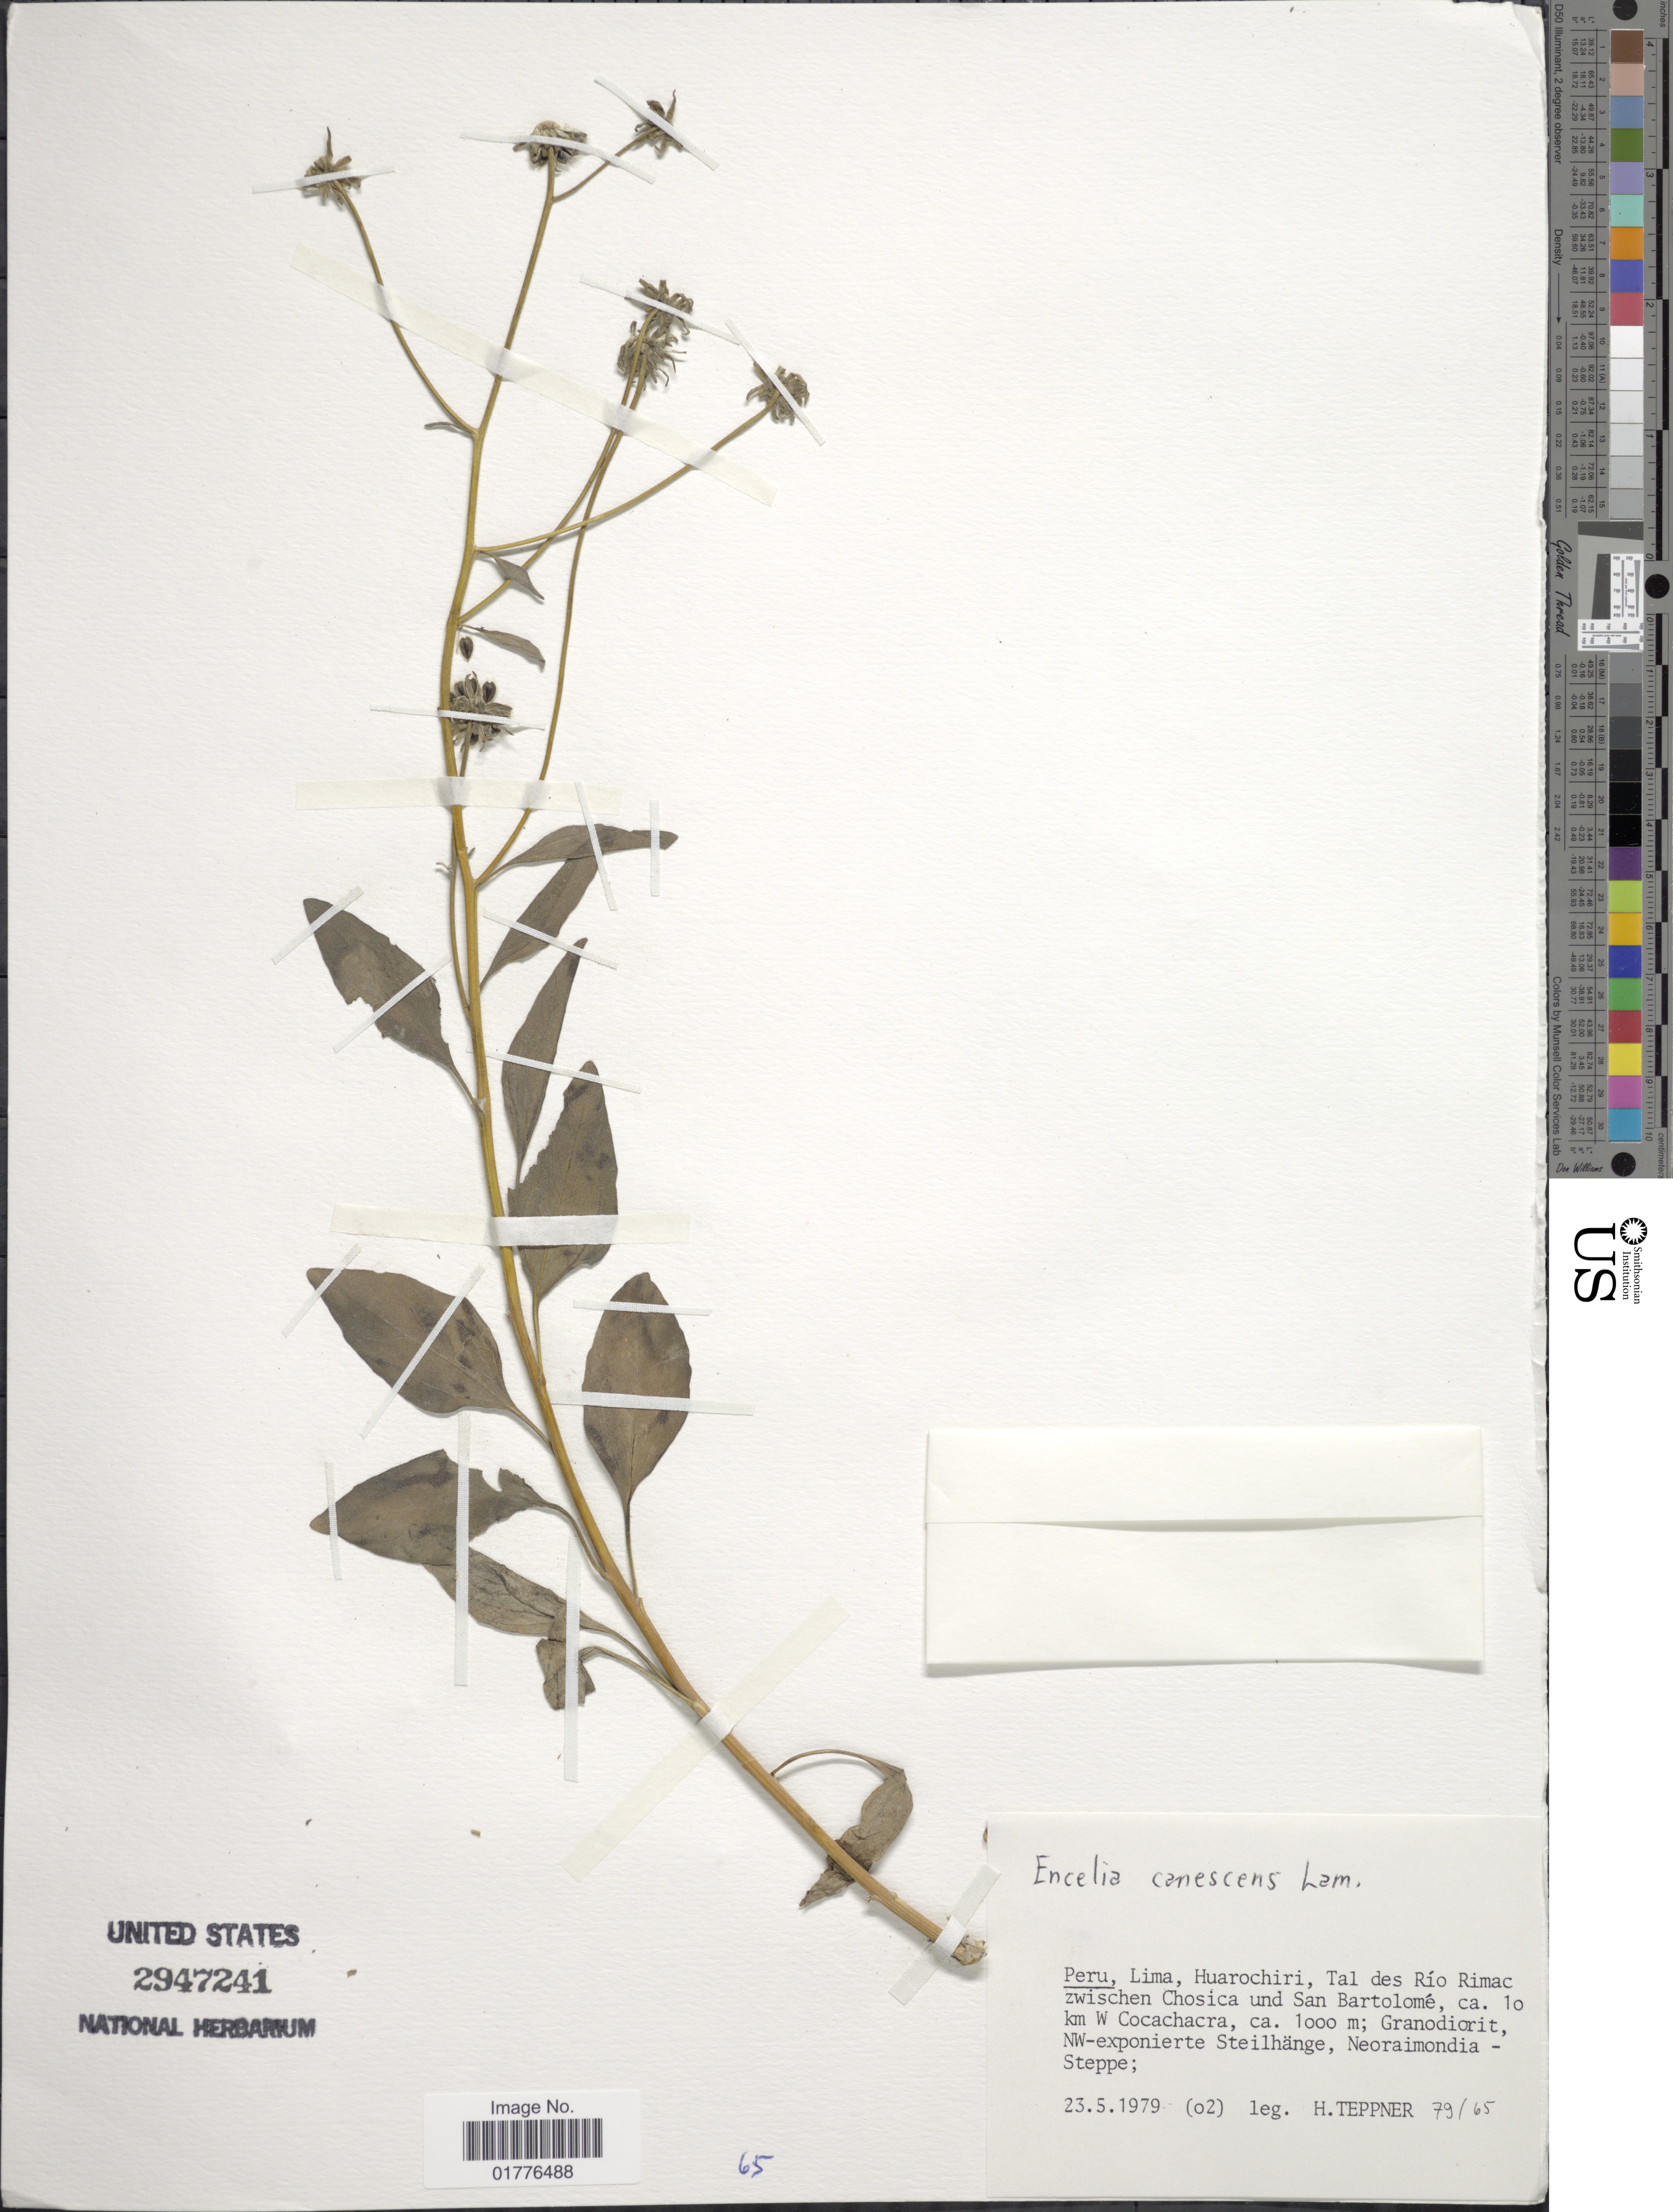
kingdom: Plantae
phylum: Tracheophyta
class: Magnoliopsida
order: Asterales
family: Asteraceae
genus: Encelia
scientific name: Encelia canescens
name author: Lam.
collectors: H. Teppner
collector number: o2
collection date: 1979-05-23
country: Peru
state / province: Lima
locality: Huarochiri, Tal des Río Rimac zwischen Chosica und San Bartolomé, ca. 1o km W Cocachacra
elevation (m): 1000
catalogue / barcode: US 2947241